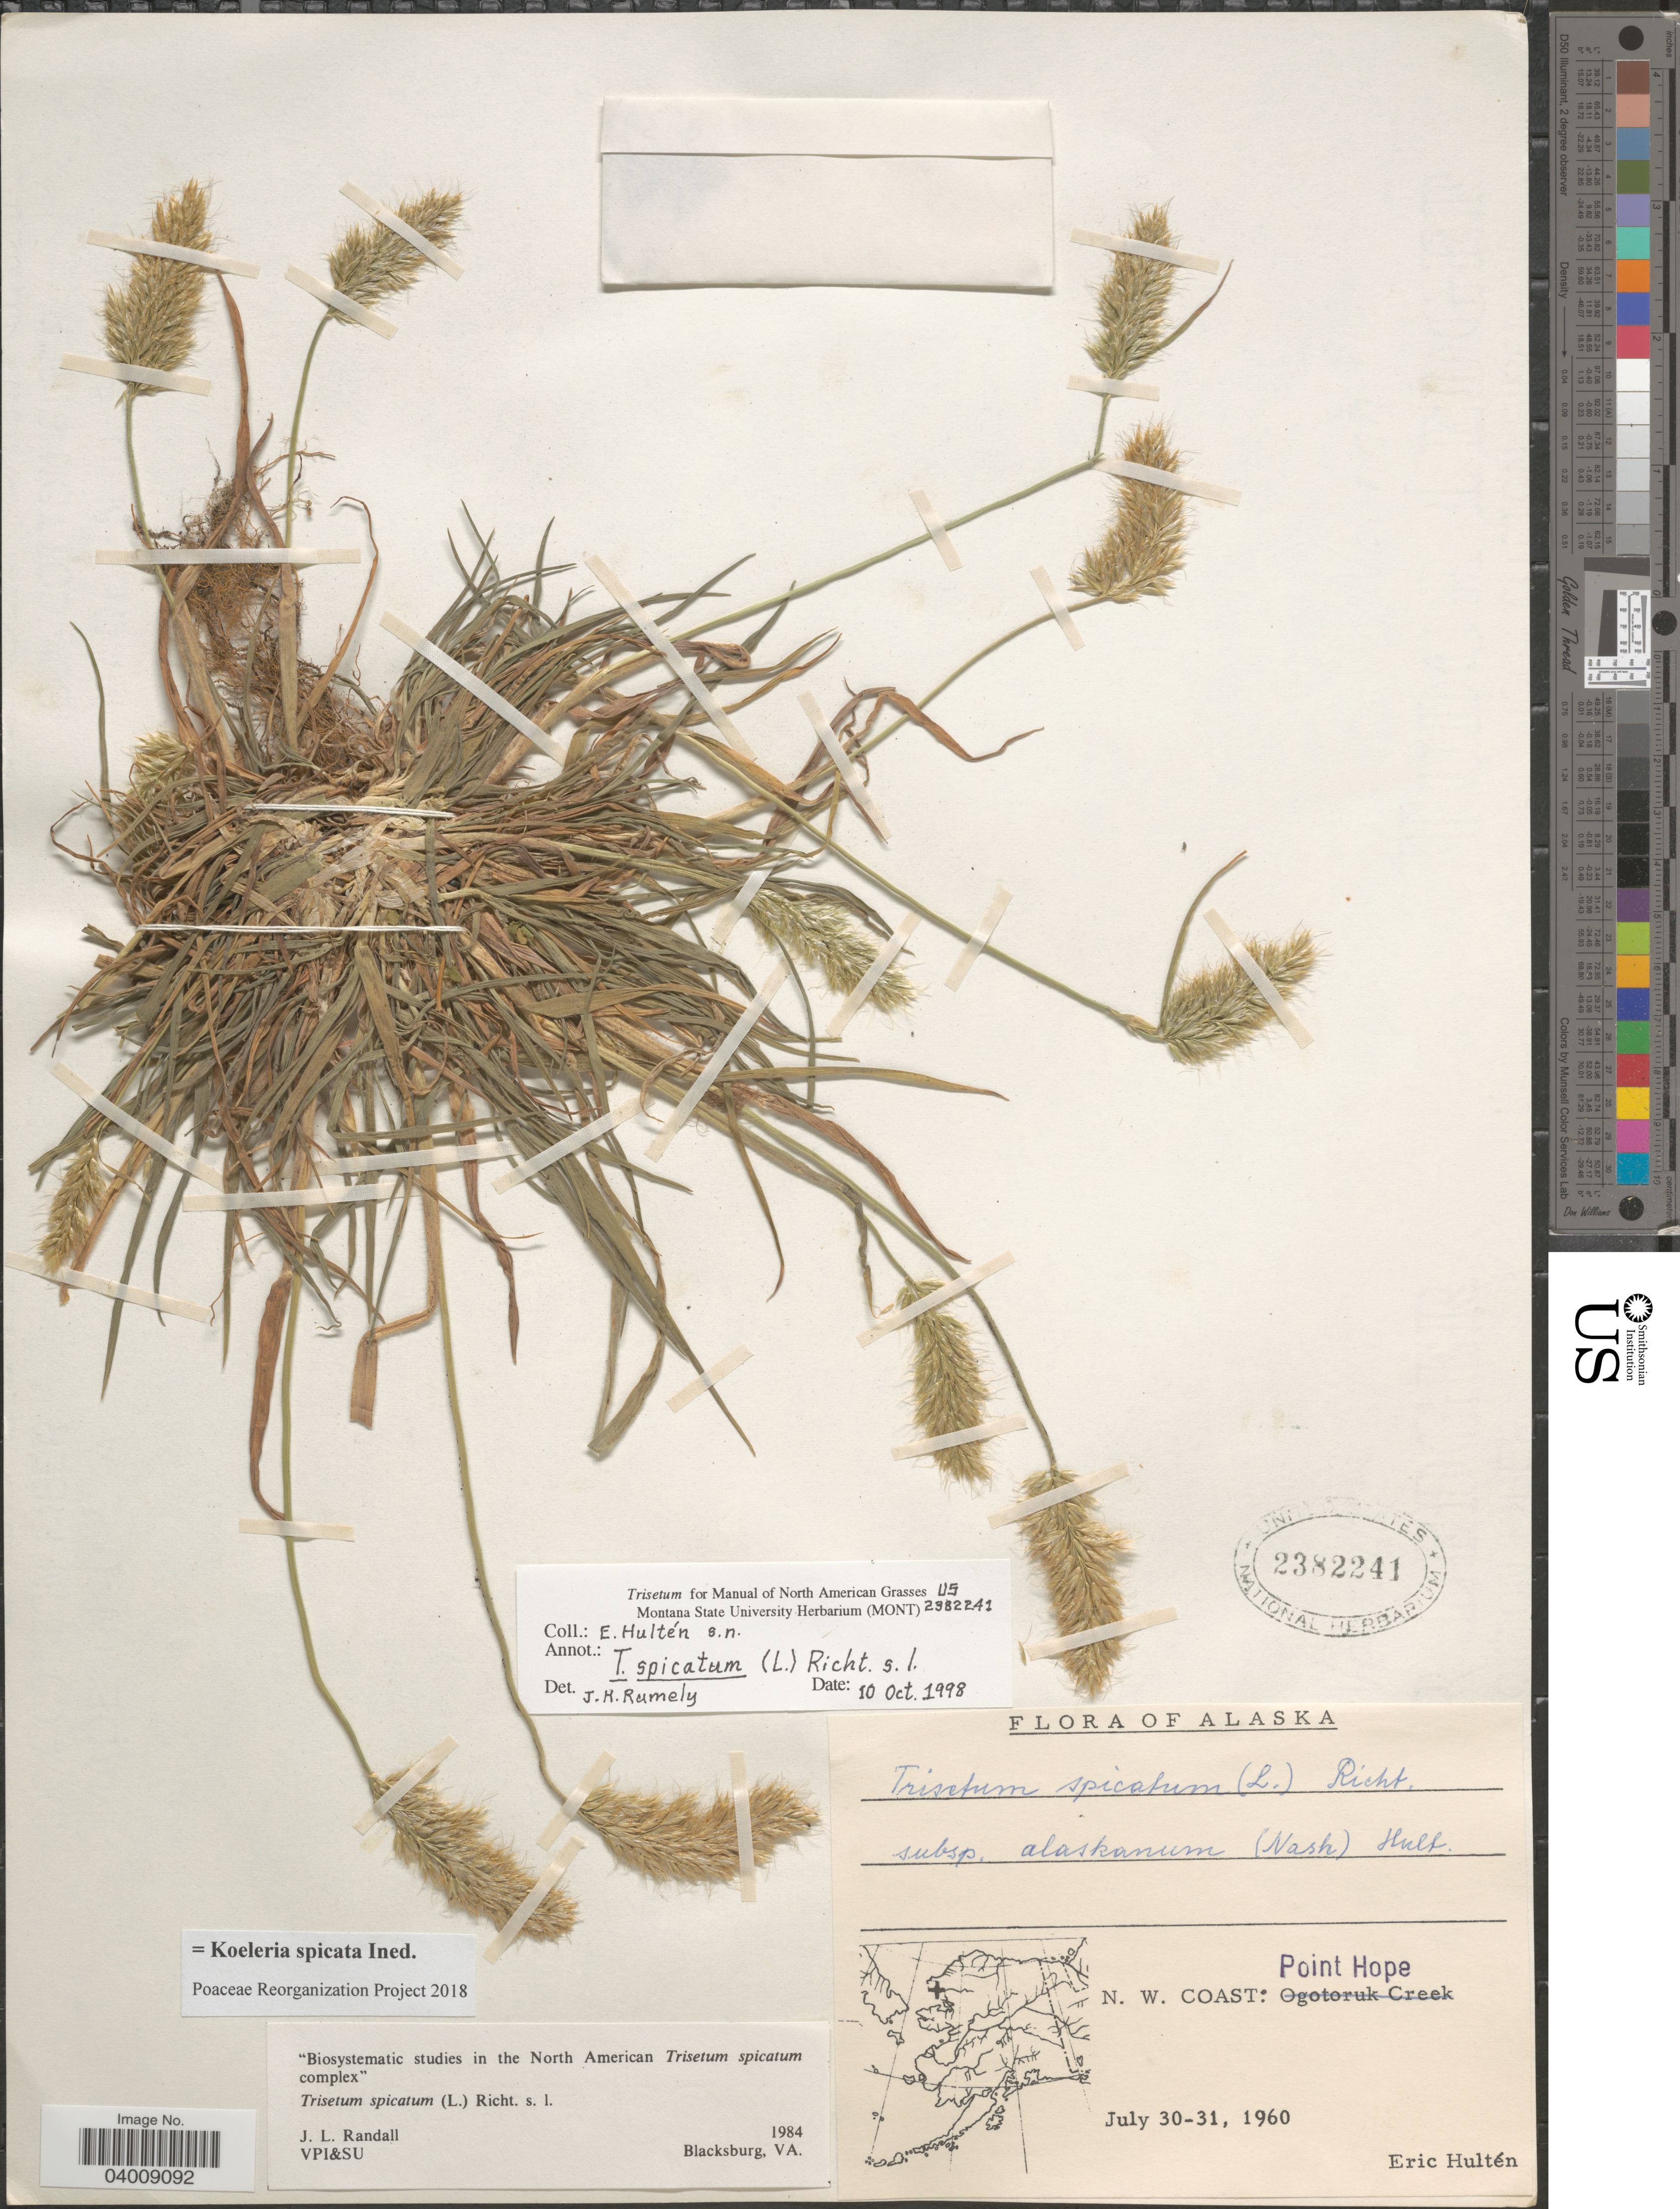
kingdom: Plantae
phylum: Tracheophyta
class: Liliopsida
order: Poales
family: Poaceae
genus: Koeleria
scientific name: Koeleria spicata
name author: (L.) Barberá et al.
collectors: E. G. Hultén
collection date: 1960-07-30/1960-07-31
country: United States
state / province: Alaska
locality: N. W. Coast: Point Hope.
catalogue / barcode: US 2382241